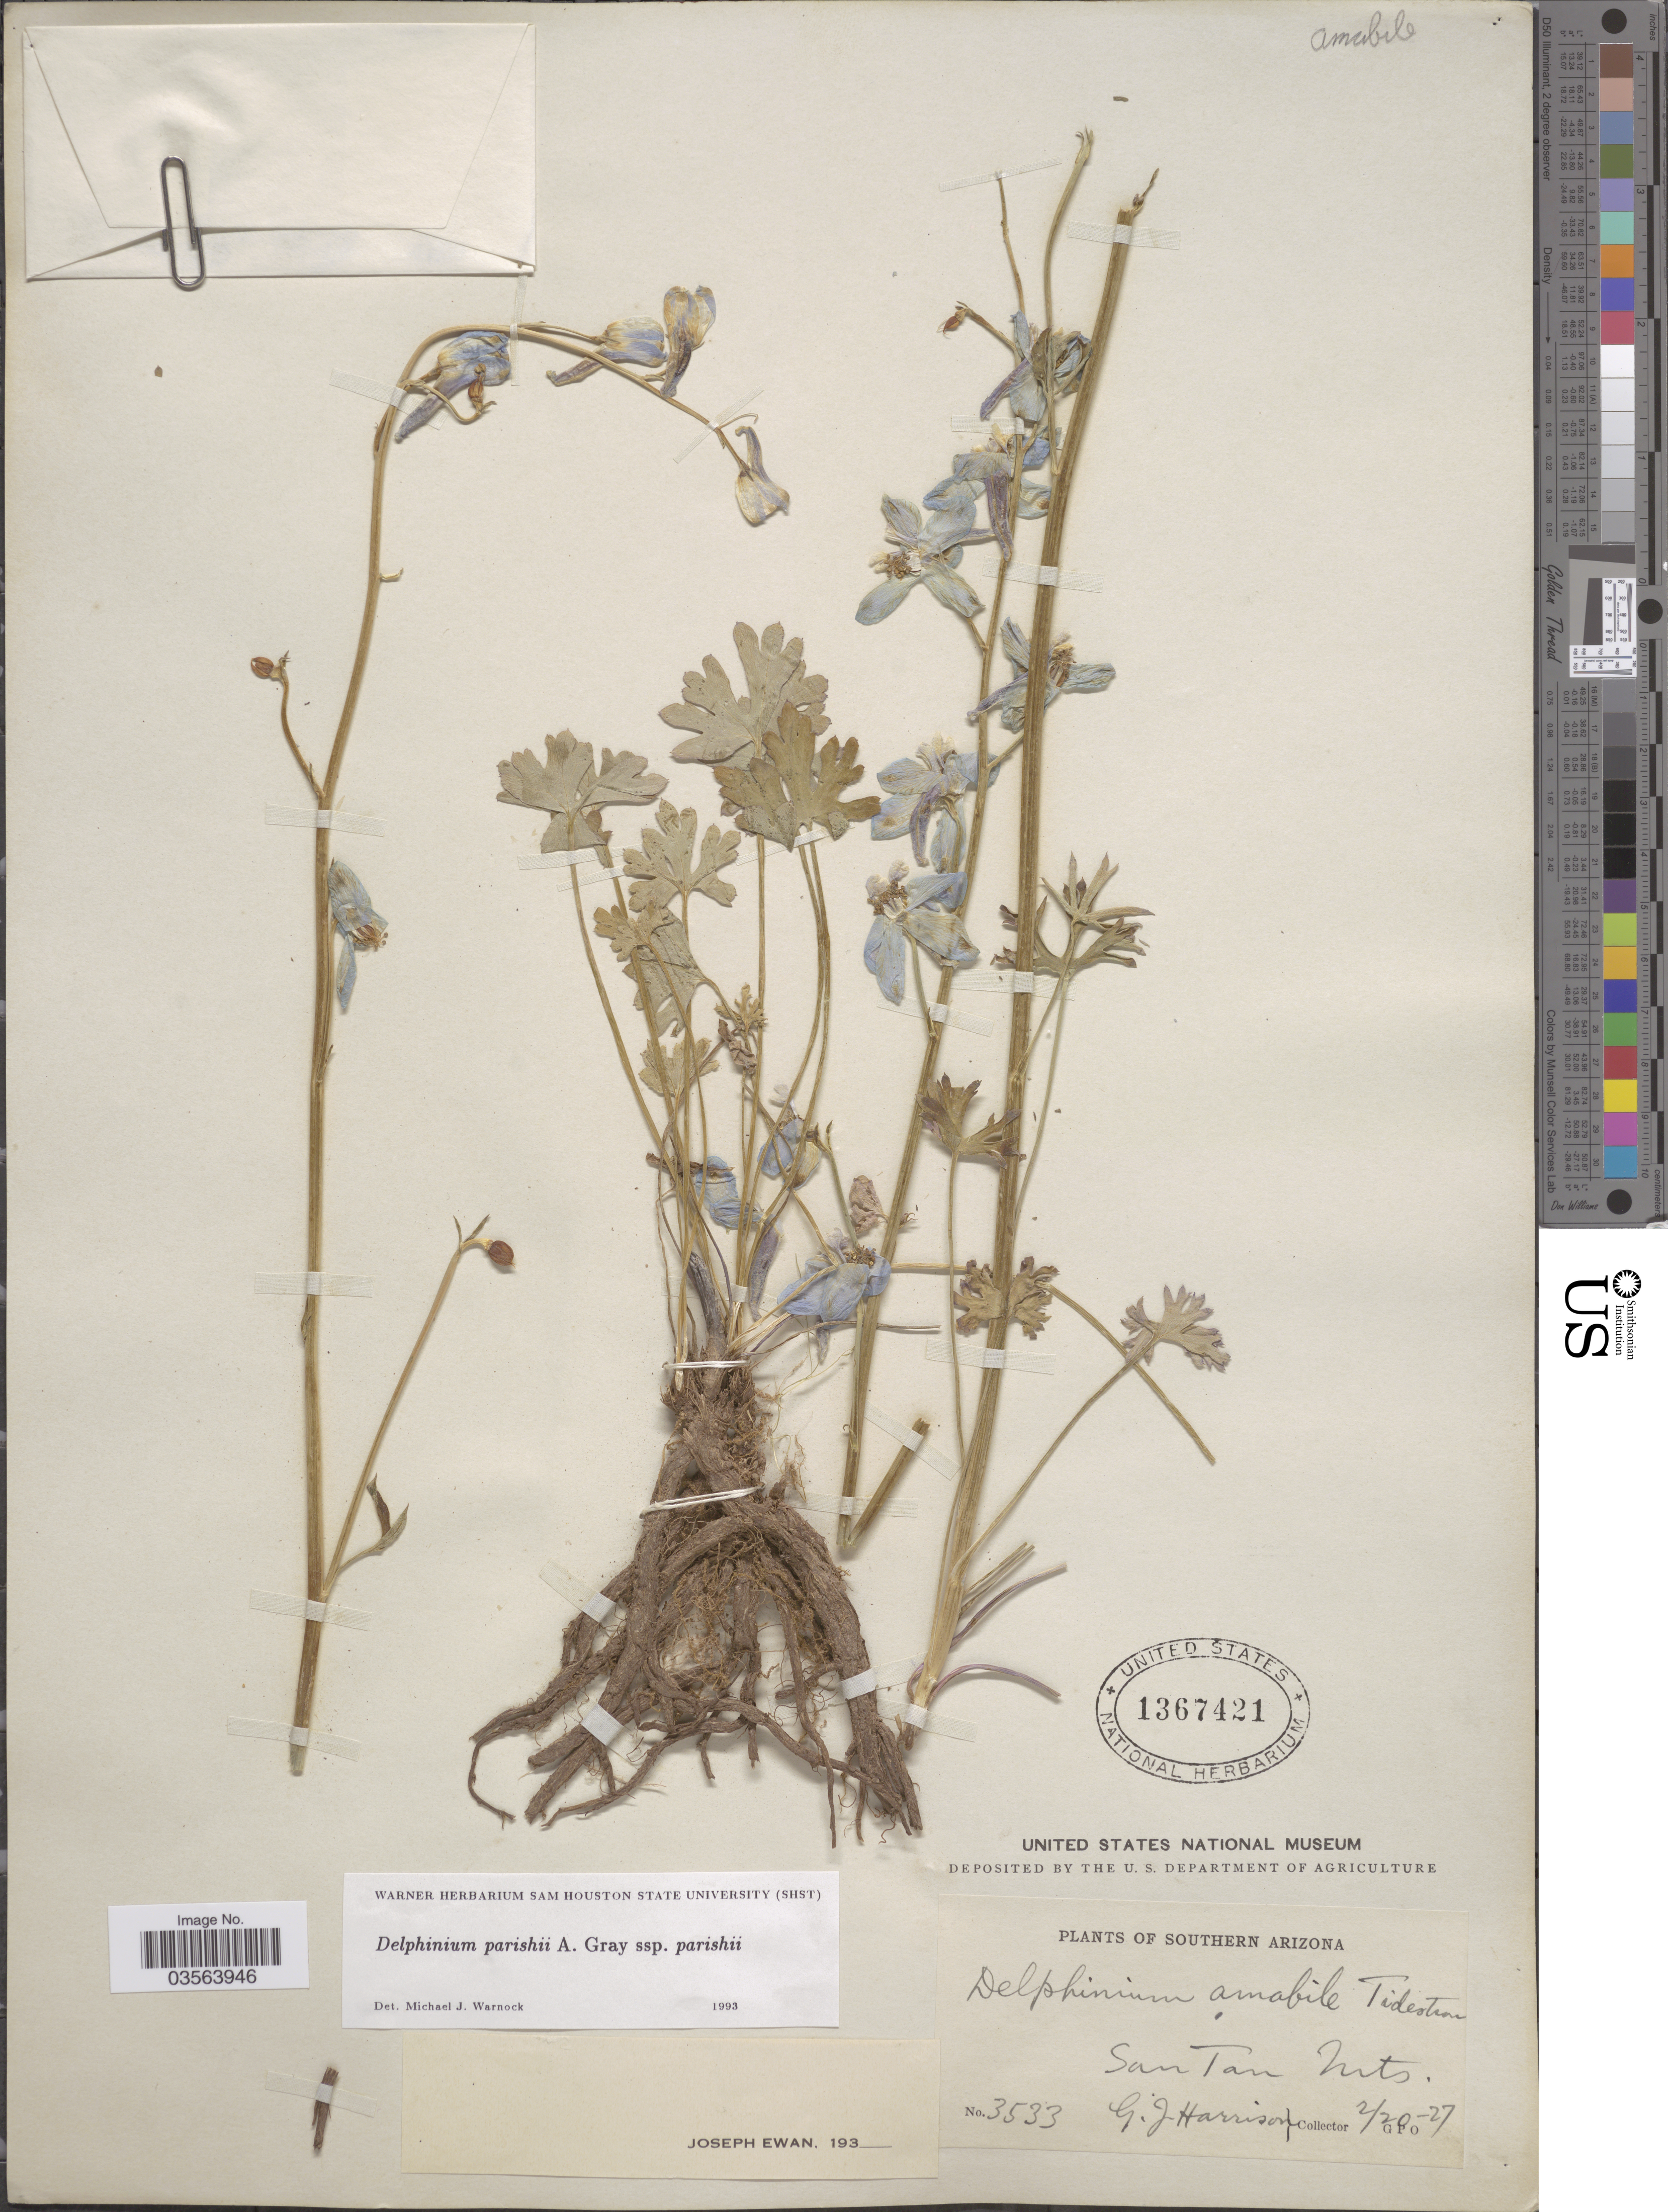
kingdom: Plantae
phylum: Tracheophyta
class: Magnoliopsida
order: Ranunculales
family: Ranunculaceae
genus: Delphinium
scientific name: Delphinium parishii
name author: A. Gray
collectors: G. J. Harrison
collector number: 3533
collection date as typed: Transcribed d/m/y: 20/2/27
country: United States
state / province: Arizona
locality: Southern Arizona. San Tan Mts.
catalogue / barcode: US 1367421